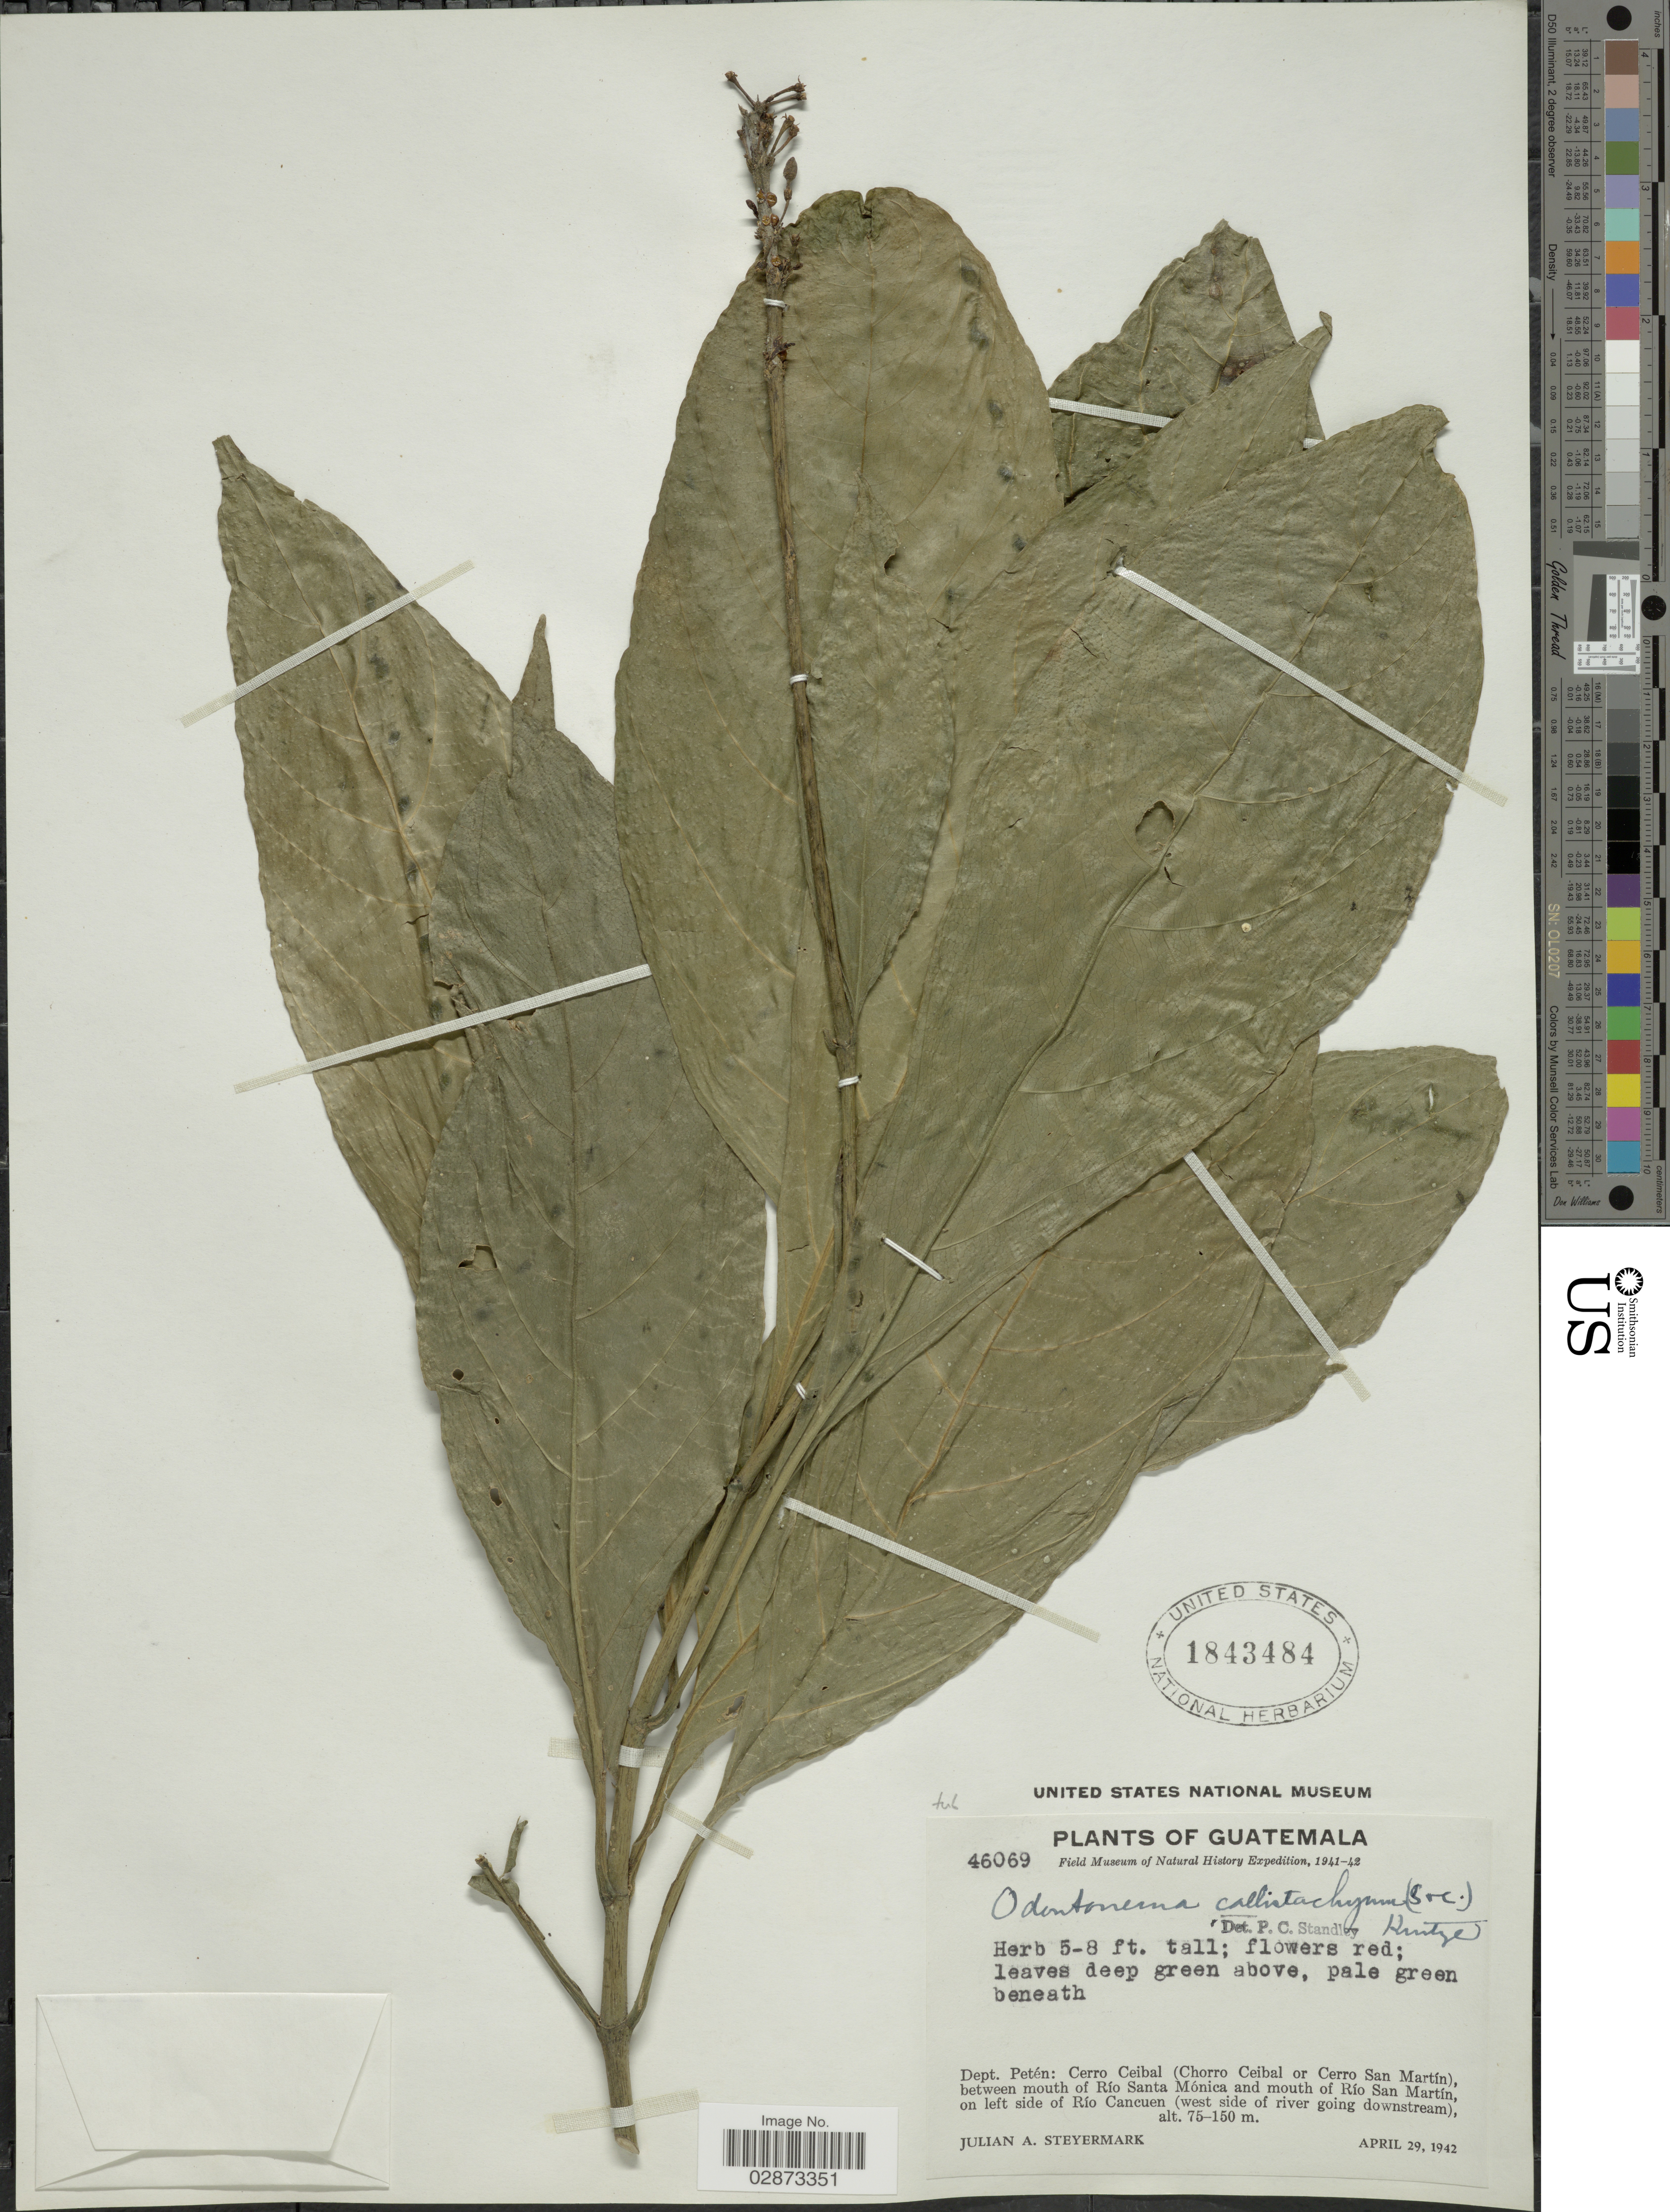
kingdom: Plantae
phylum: Tracheophyta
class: Magnoliopsida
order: Lamiales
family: Acanthaceae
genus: Odontonema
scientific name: Odontonema callistachyum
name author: (Schltdl. & Cham.) Kuntze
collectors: J. Steyermark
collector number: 46069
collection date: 1942-04-29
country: Guatemala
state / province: El Petén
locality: Dept. Petén: Cerro Ceibal (Chorro Ceibal or Cerro San Martín), between mouth of Río Santa Mónica and mouth of Río San Martín, on left side of Río Cancuen (west side of river going downstream).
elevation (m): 75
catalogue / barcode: US 1843484